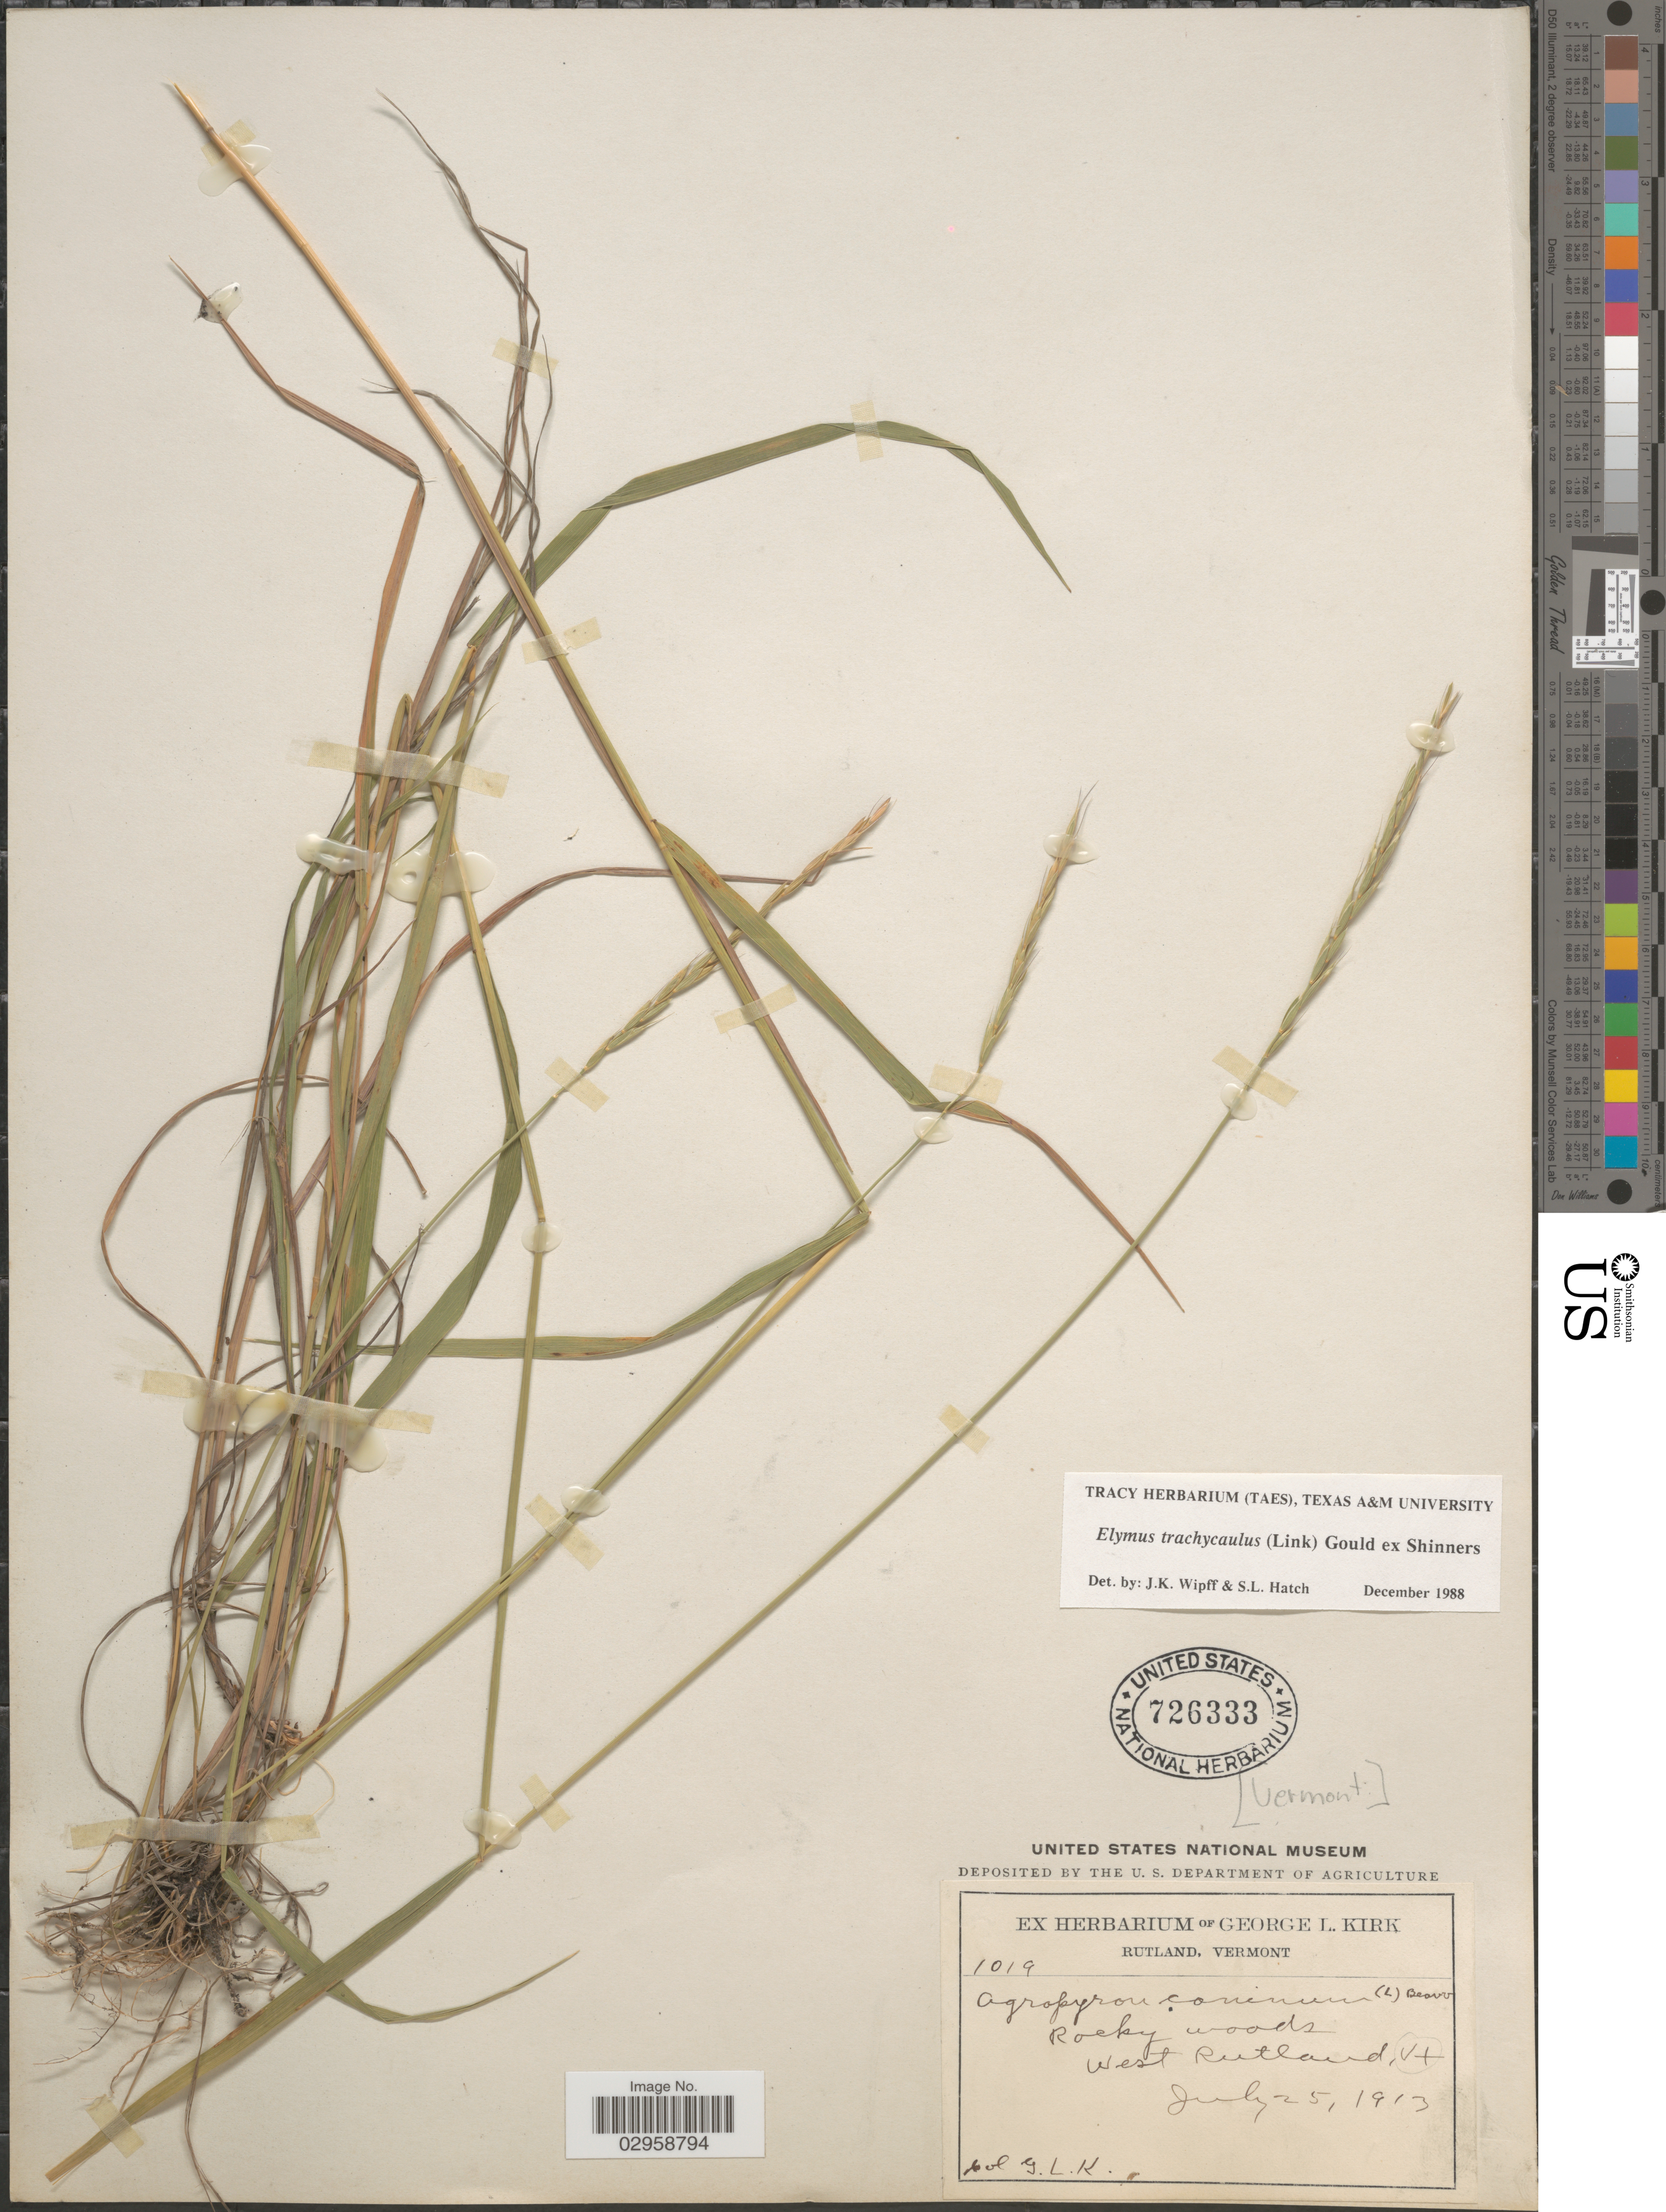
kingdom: Plantae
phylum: Tracheophyta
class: Liliopsida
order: Poales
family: Poaceae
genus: Elymus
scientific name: Elymus trachycaulus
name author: (Link) Gould ex Shinners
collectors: G. Kirk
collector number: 1019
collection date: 1913-07-25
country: United States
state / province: Vermont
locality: West Rutland.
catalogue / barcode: US 726333